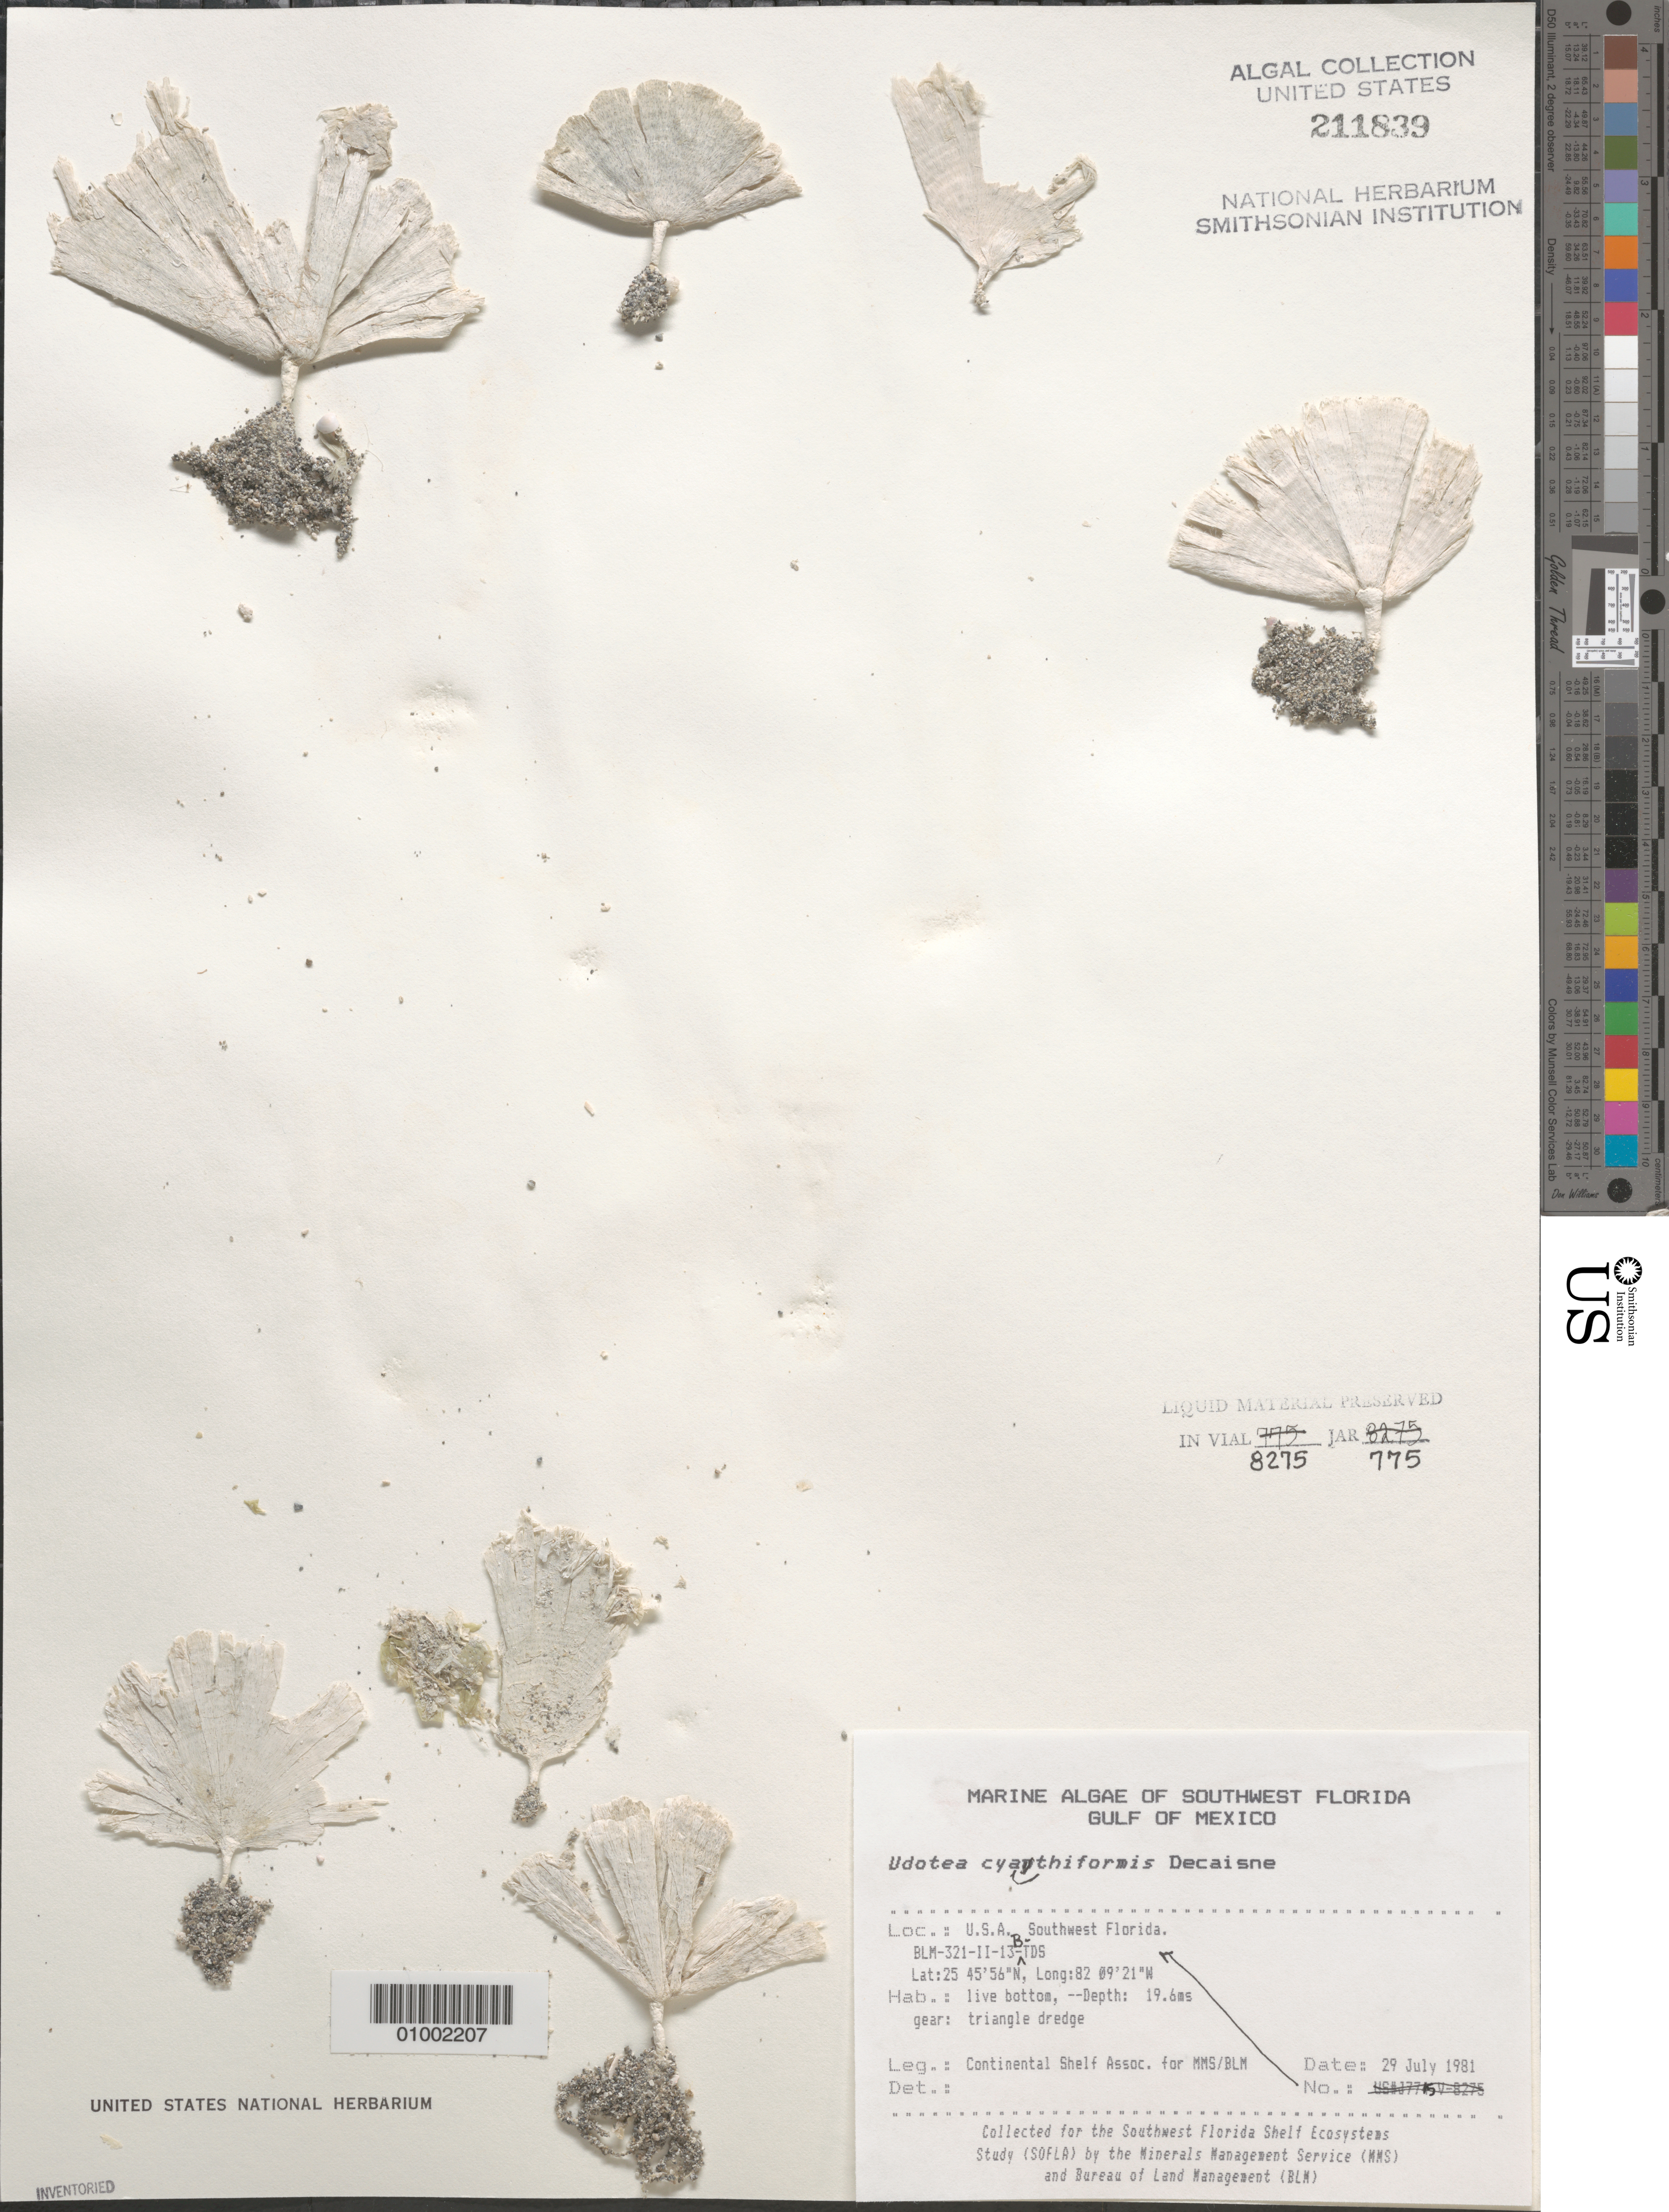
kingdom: Plantae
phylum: Chlorophyta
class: Ulvophyceae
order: Bryopsidales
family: Udoteaceae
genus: Udotea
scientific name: Udotea cyathiformis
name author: Decne.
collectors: Continental Shelf Associates for the MMS/BLM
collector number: BLM-321-II-13-B-TDS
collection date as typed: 29 Jul 1981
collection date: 1981-07-29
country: United States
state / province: Florida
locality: Gulf of Mexico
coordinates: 25 45'56"N, 82 09'21"W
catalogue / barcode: US 211839